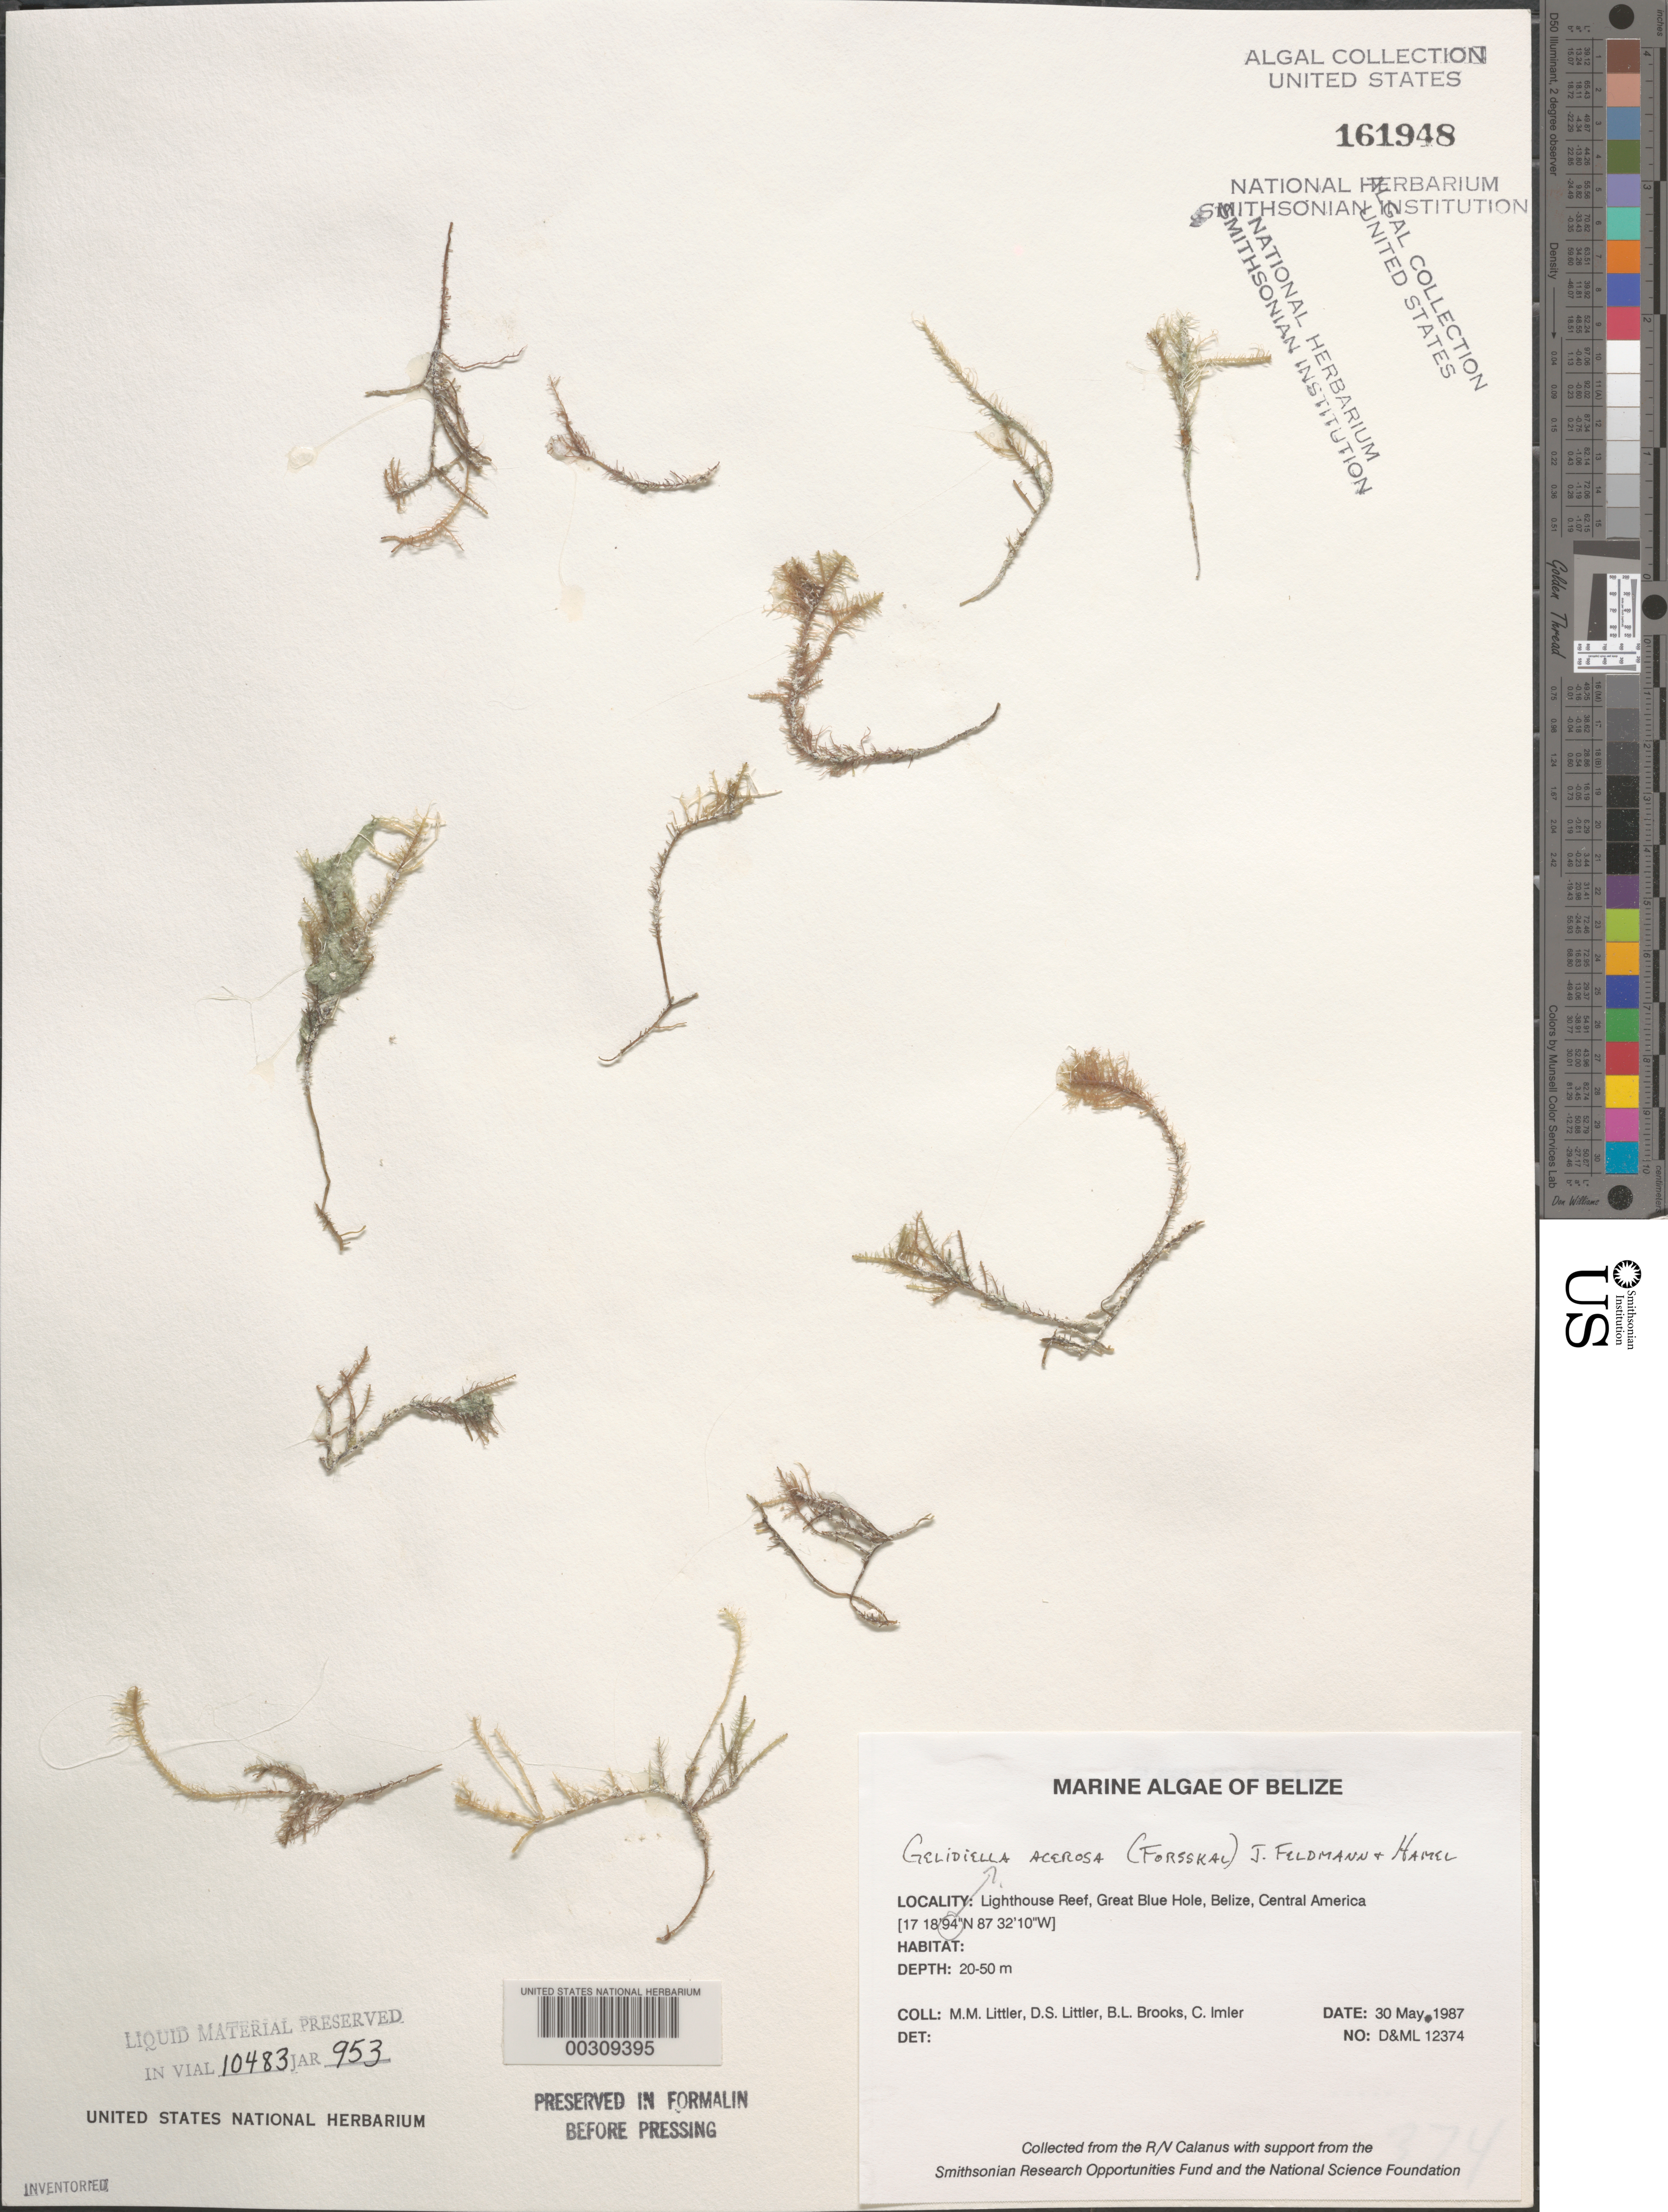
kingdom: Plantae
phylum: Rhodophyta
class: Florideophyceae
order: Gelidiales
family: Gelidiellaceae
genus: Gelidiella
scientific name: Gelidiella acerosa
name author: (Forssk.) Feldmann & G. Hamel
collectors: M. M. Littler, D. S. Littler, B. Brooks & C. Imler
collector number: D&ML 12374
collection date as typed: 30 May 1987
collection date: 1987-05-30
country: Belize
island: Lighthouse Reef Atoll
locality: Great Blue Hole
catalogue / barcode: US 161948